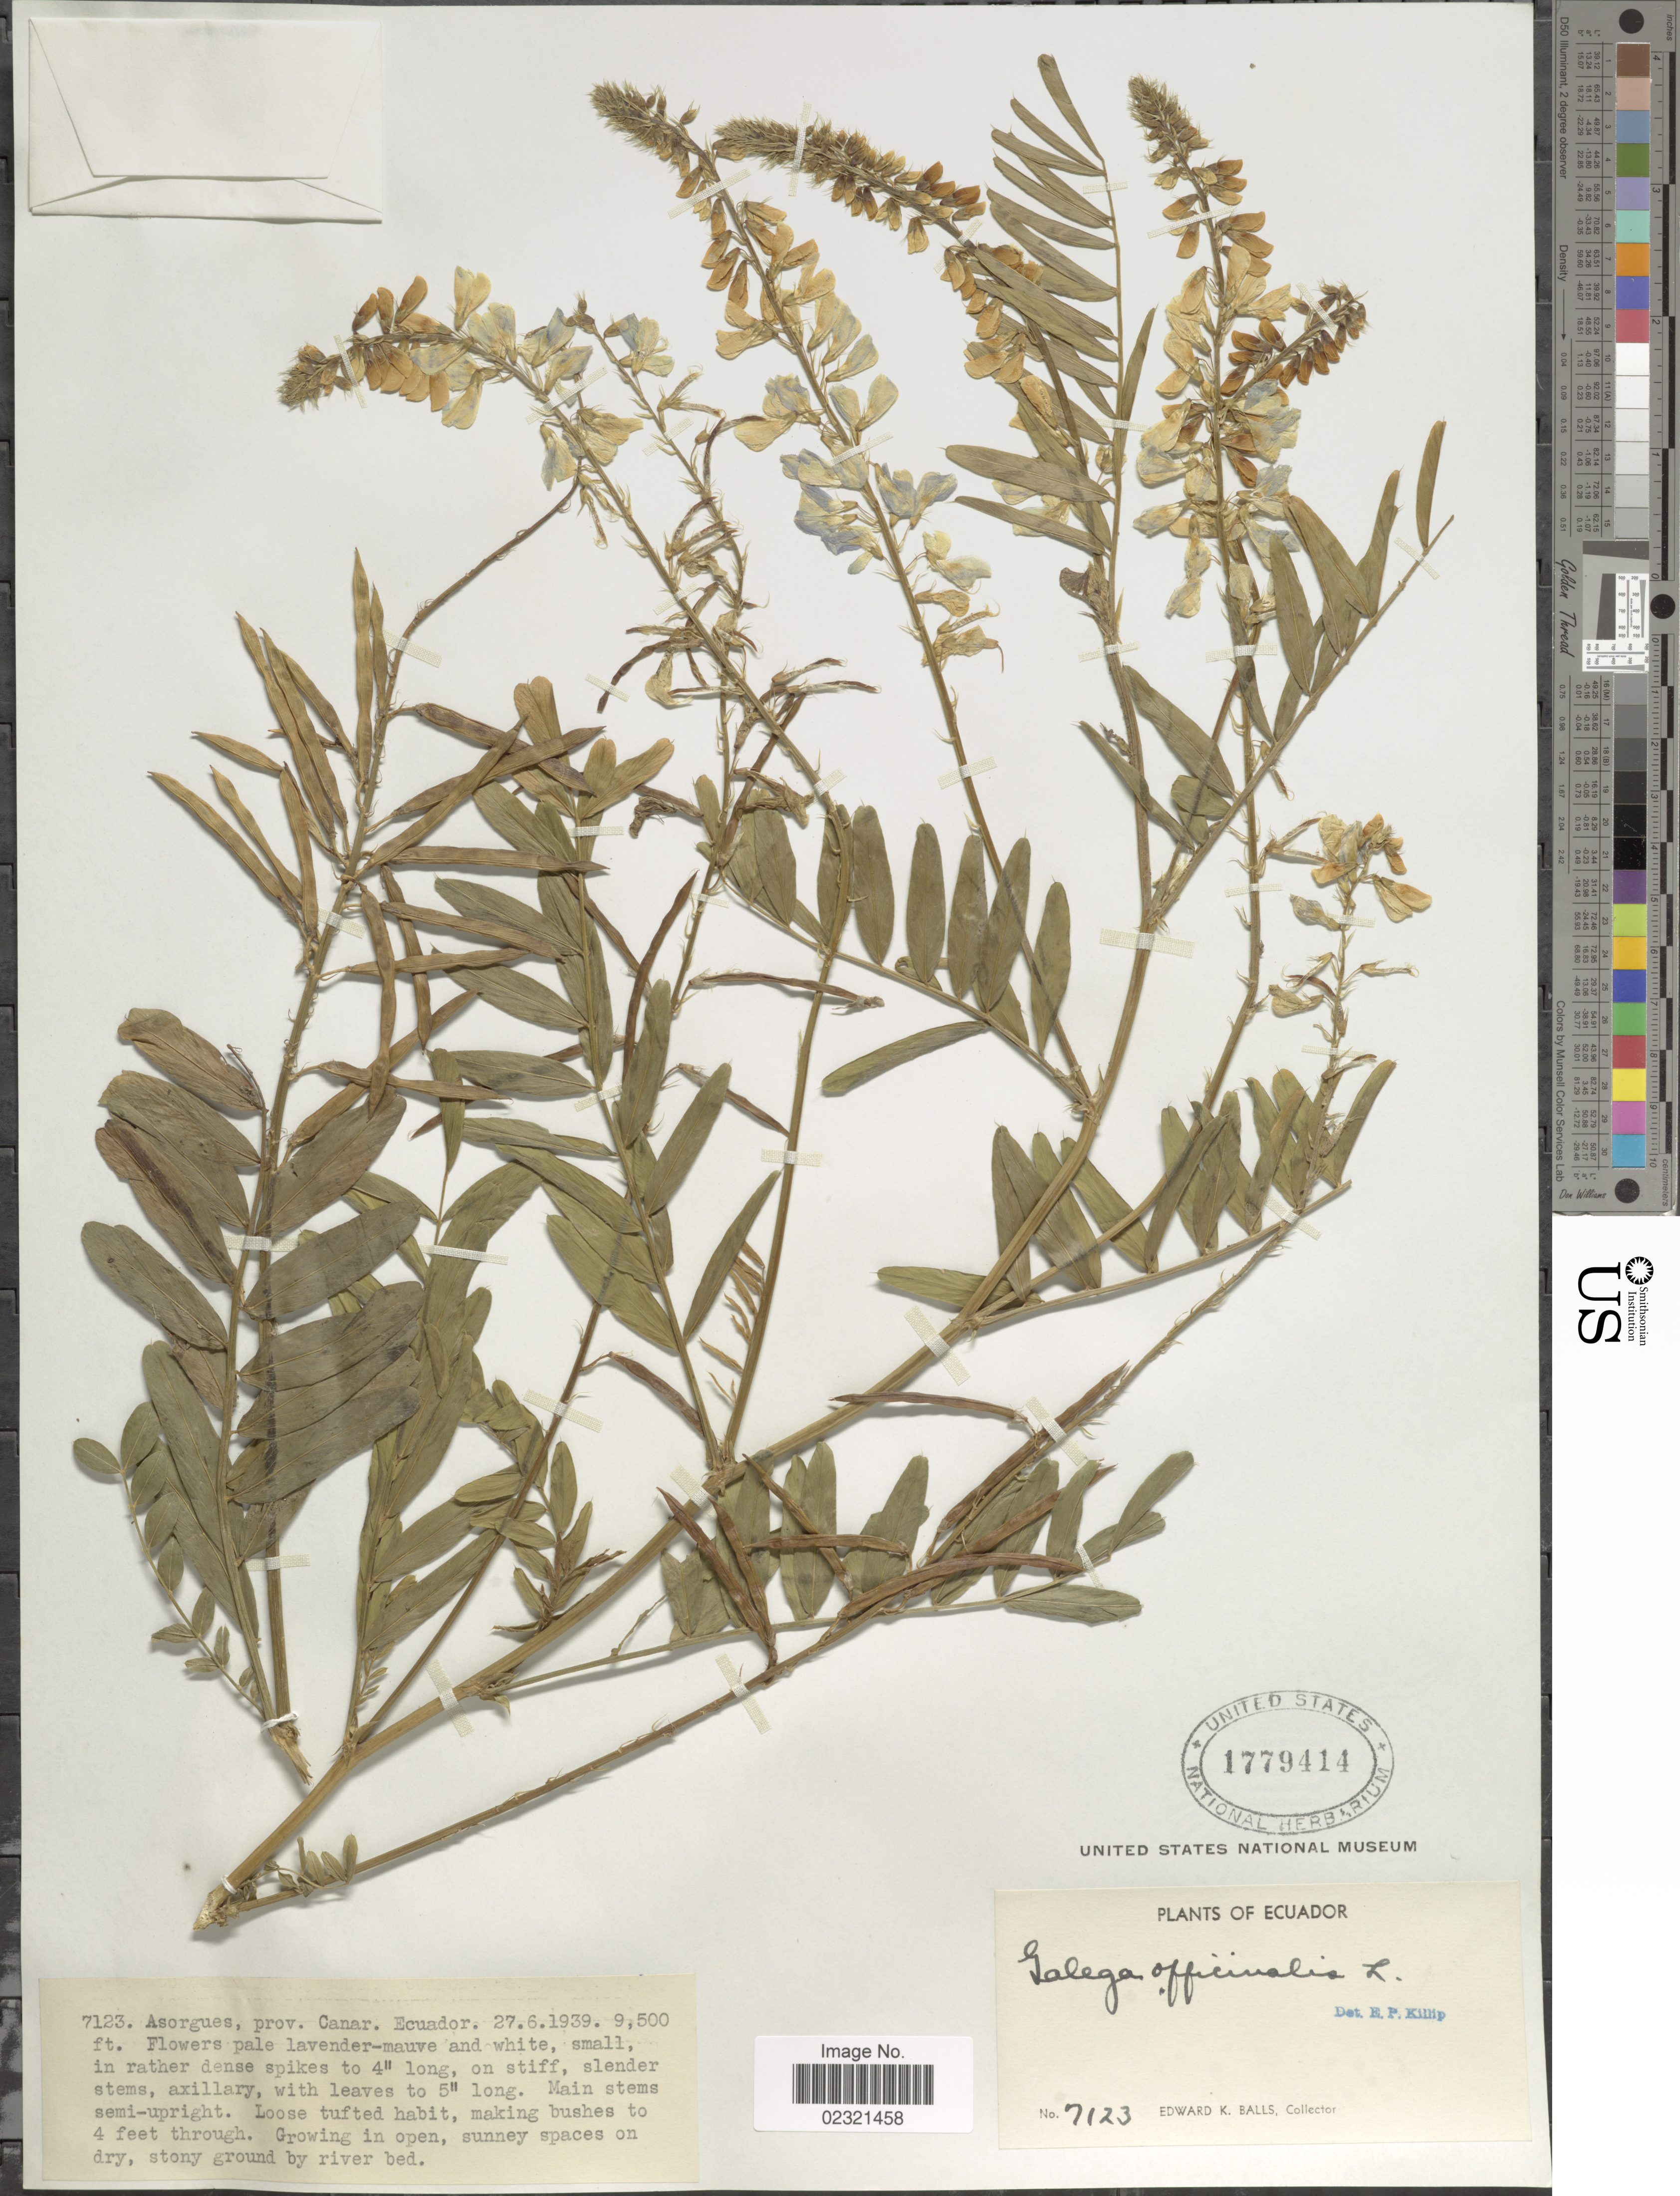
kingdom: Plantae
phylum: Tracheophyta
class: Magnoliopsida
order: Fabales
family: Fabaceae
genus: Galega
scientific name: Galega officinalis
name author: L.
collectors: E. K. Balls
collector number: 7123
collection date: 1939-06-27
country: Ecuador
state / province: Cañar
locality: Asorgues.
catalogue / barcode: US 1779414